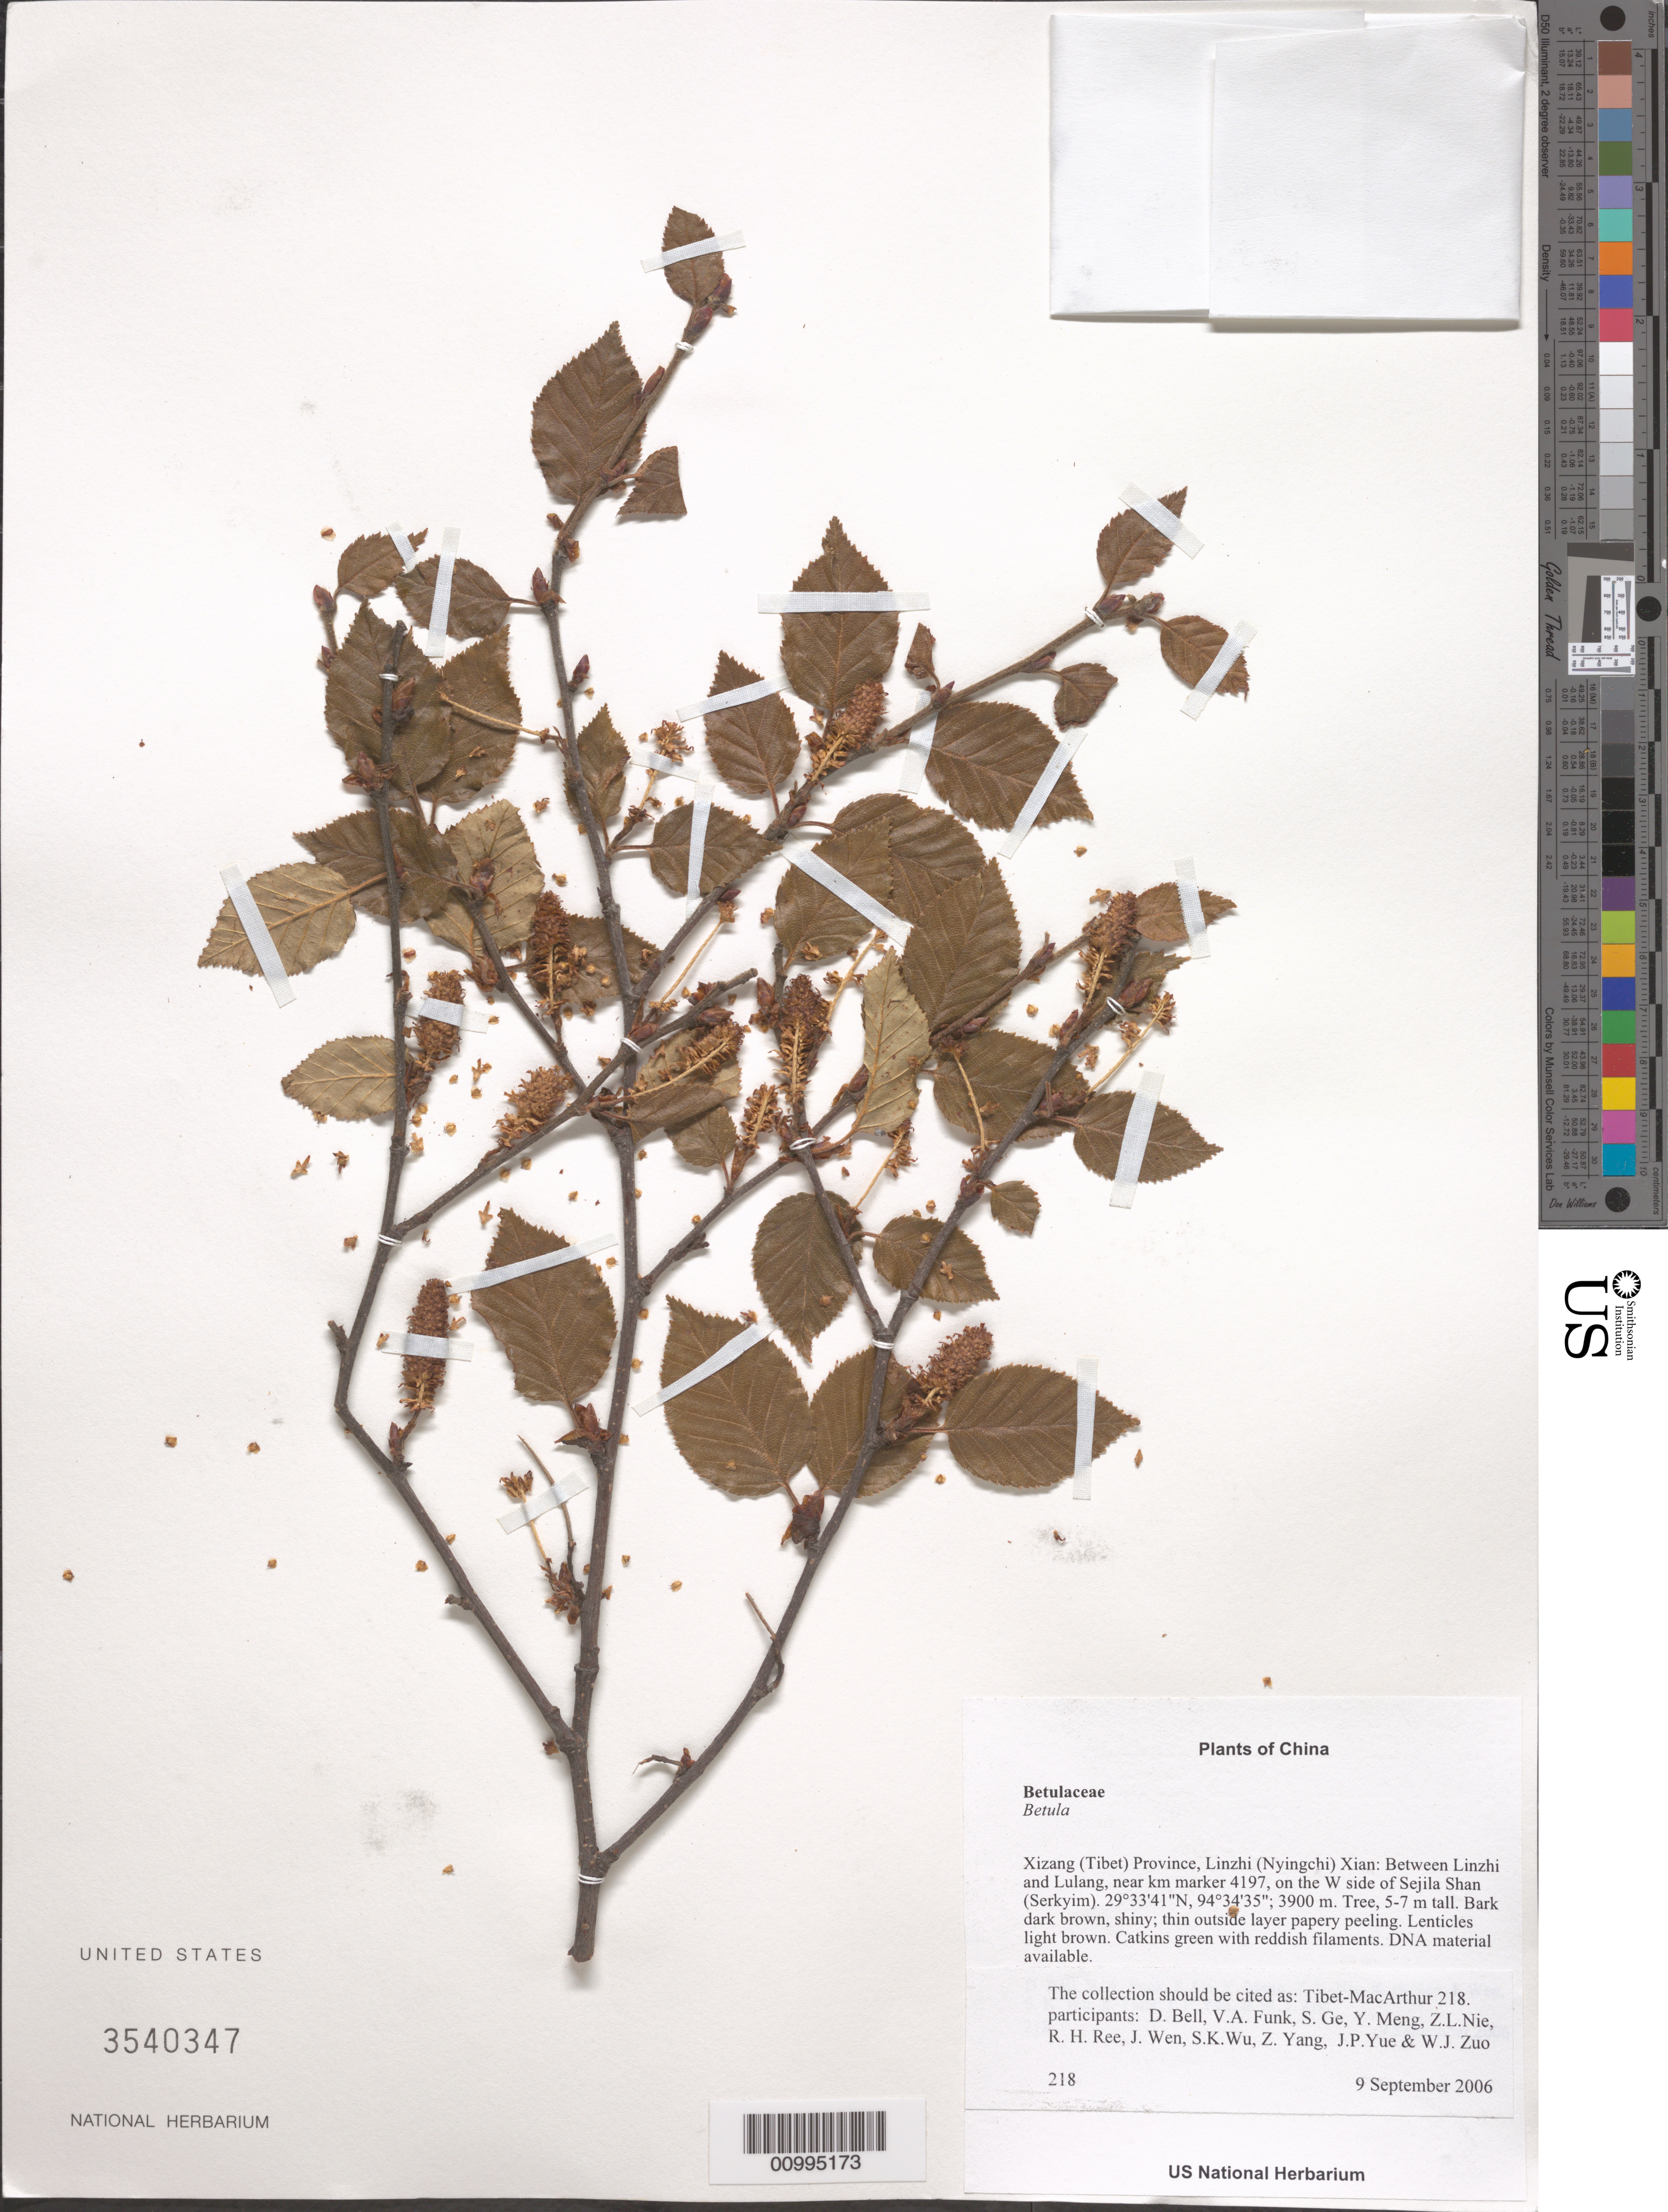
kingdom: Plantae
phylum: Tracheophyta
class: Magnoliopsida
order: Fagales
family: Betulaceae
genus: Betula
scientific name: Betula sp.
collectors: Tibet-MacArthur, D. A. Bell, V. Funk, S. Ge, Y. Meng, Z. Nie, R. Ree, J. Wen, S. K. Wu, Z. Yang, J. Yue & W. Zuo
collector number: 218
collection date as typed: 09 Sep 2006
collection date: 2006-09-09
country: China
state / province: Xizang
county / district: Linzhi (Nyingchi) Xian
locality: Between Linzhi and Lulang, near km marker 4197, on the W side of Sejila Shan (Serkyim).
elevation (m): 3900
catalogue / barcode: US 3540347